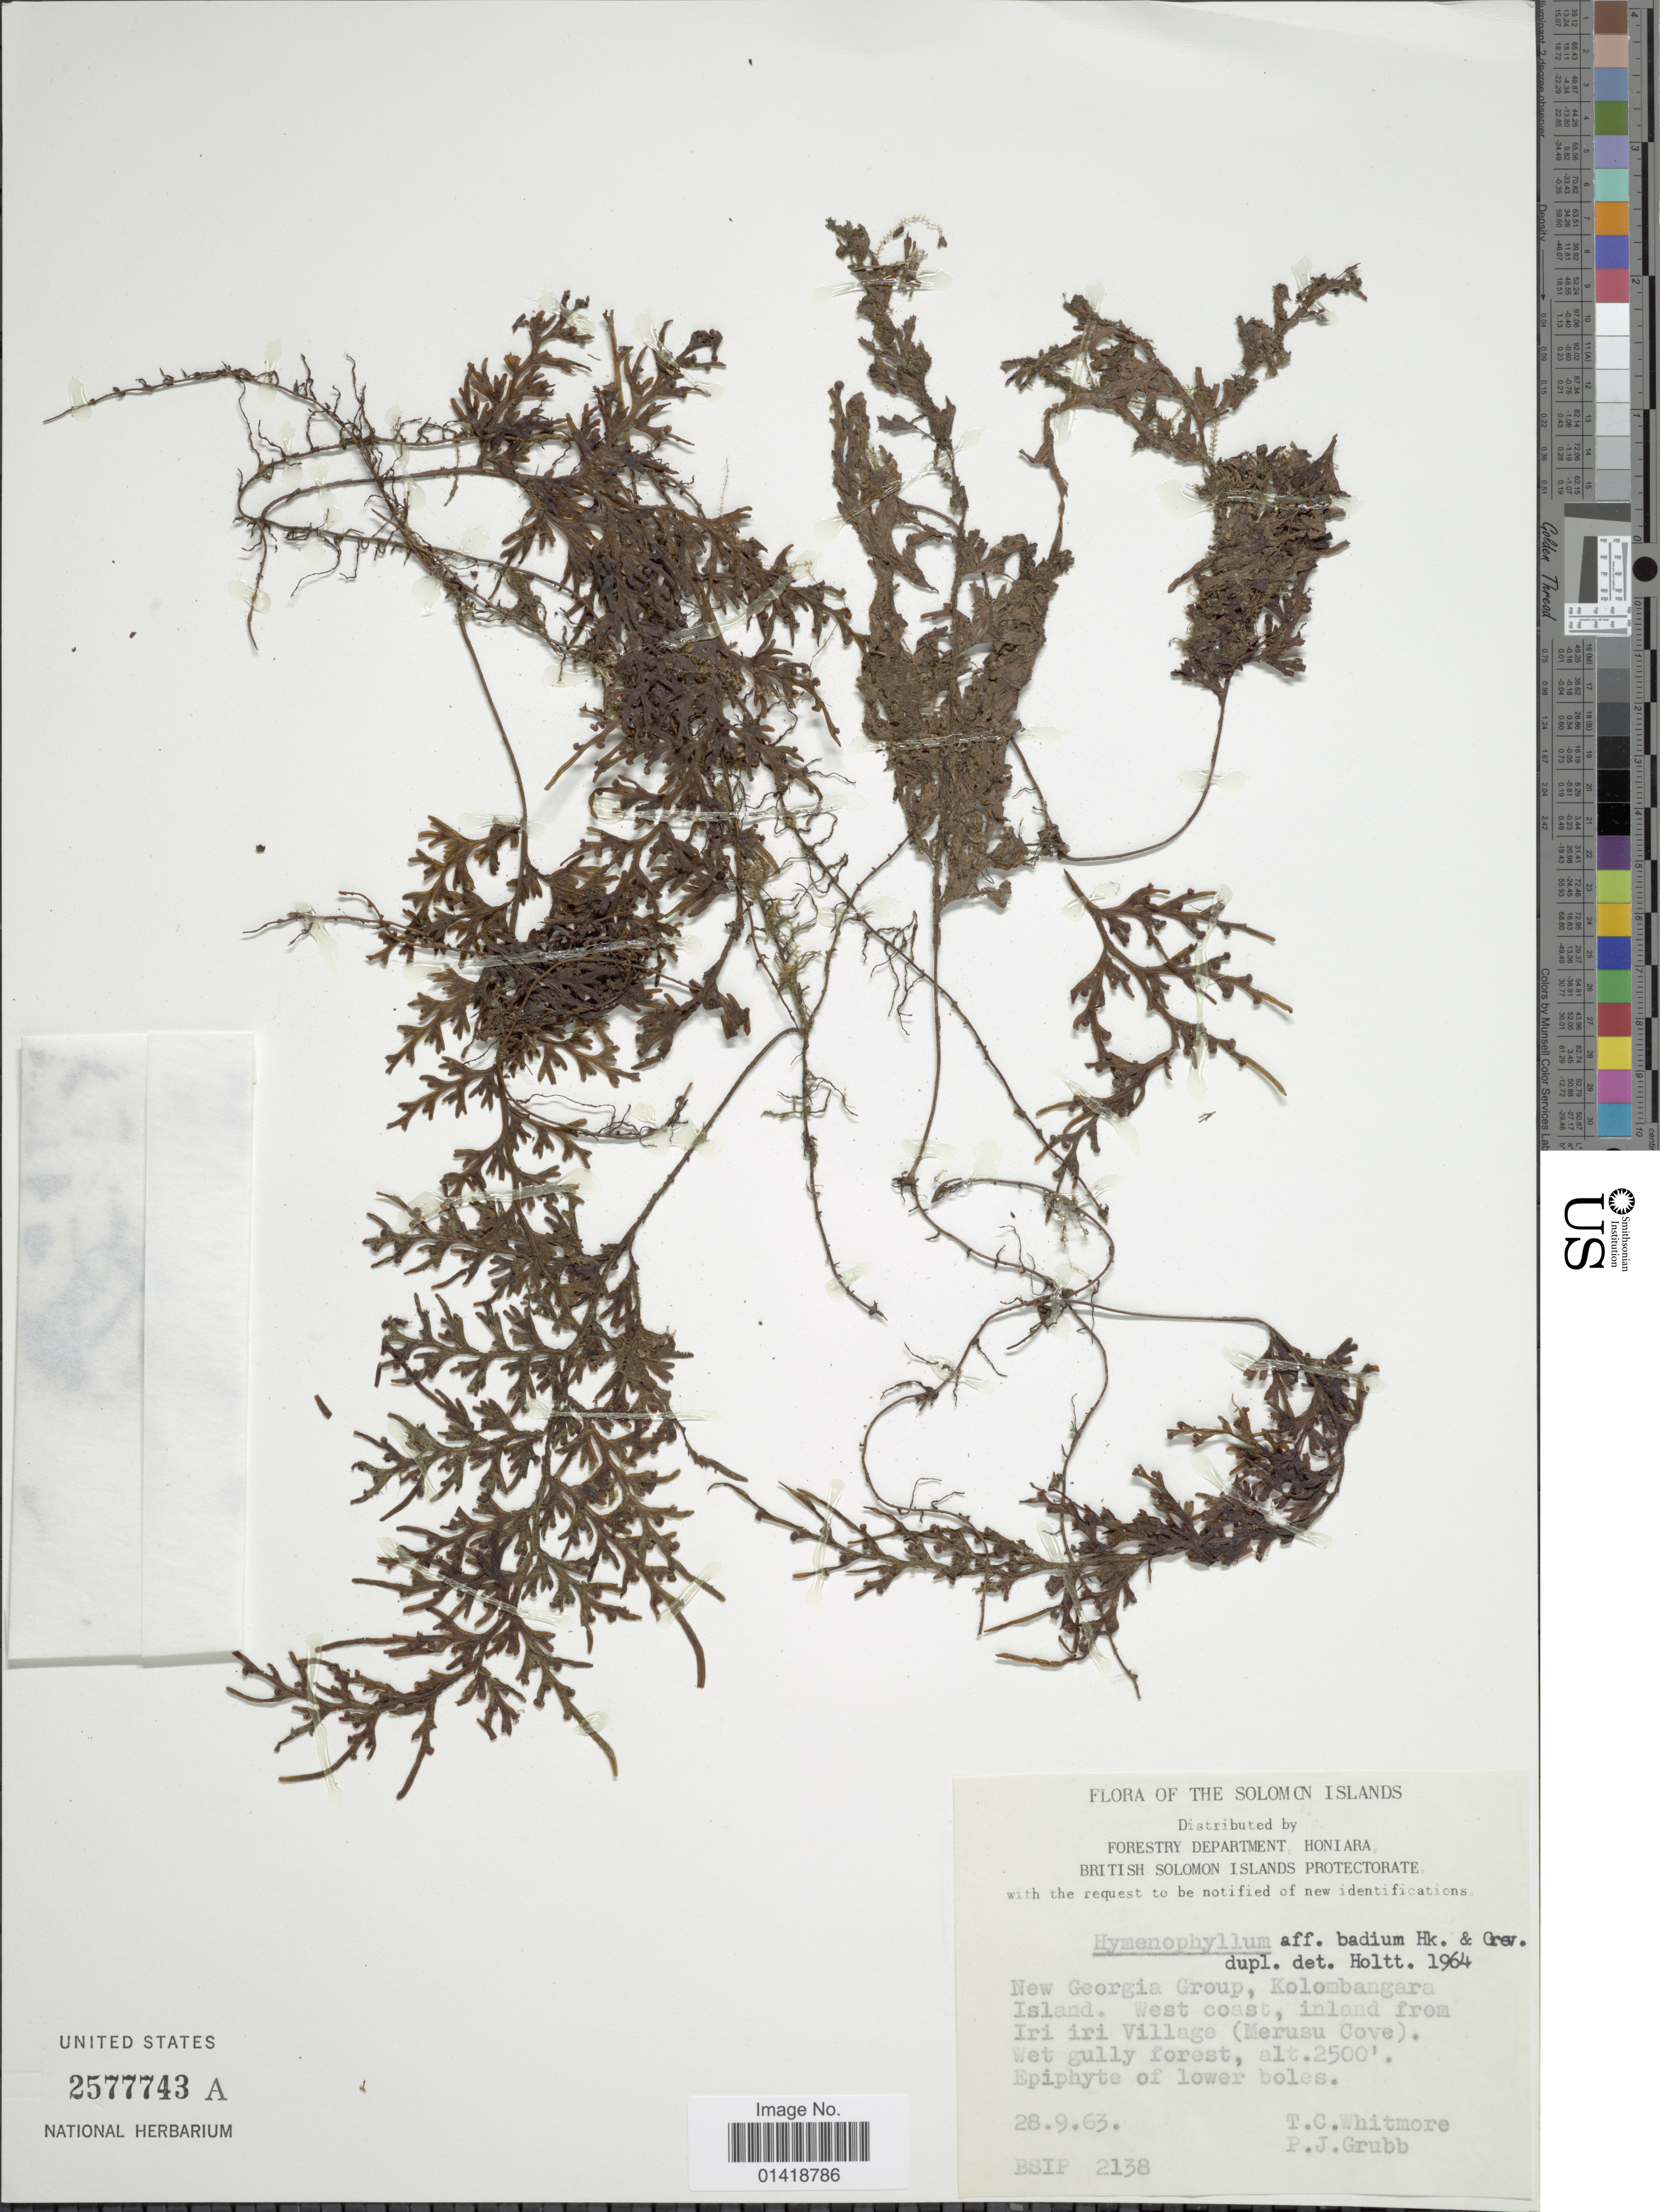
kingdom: Plantae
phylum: Tracheophyta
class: Polypodiopsida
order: Hymenophyllales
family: Hymenophyllaceae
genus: Hymenophyllum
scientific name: Hymenophyllum badium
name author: Hook. & Grev.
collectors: T. C. Whitmore & P. J. Grubb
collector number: BSIP 2138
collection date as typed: Transcribed d/m/y: 28/9/63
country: Solomon Islands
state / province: Solomon Islands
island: Kolombangara [Nduke]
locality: Forestry Department Honiara. British Solomon Islands Protectorate. New Georgia Group, Kolombangara Island. West coast, inland from Iri iri Village (Merusu Cove)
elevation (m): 762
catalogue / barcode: US 2577743A